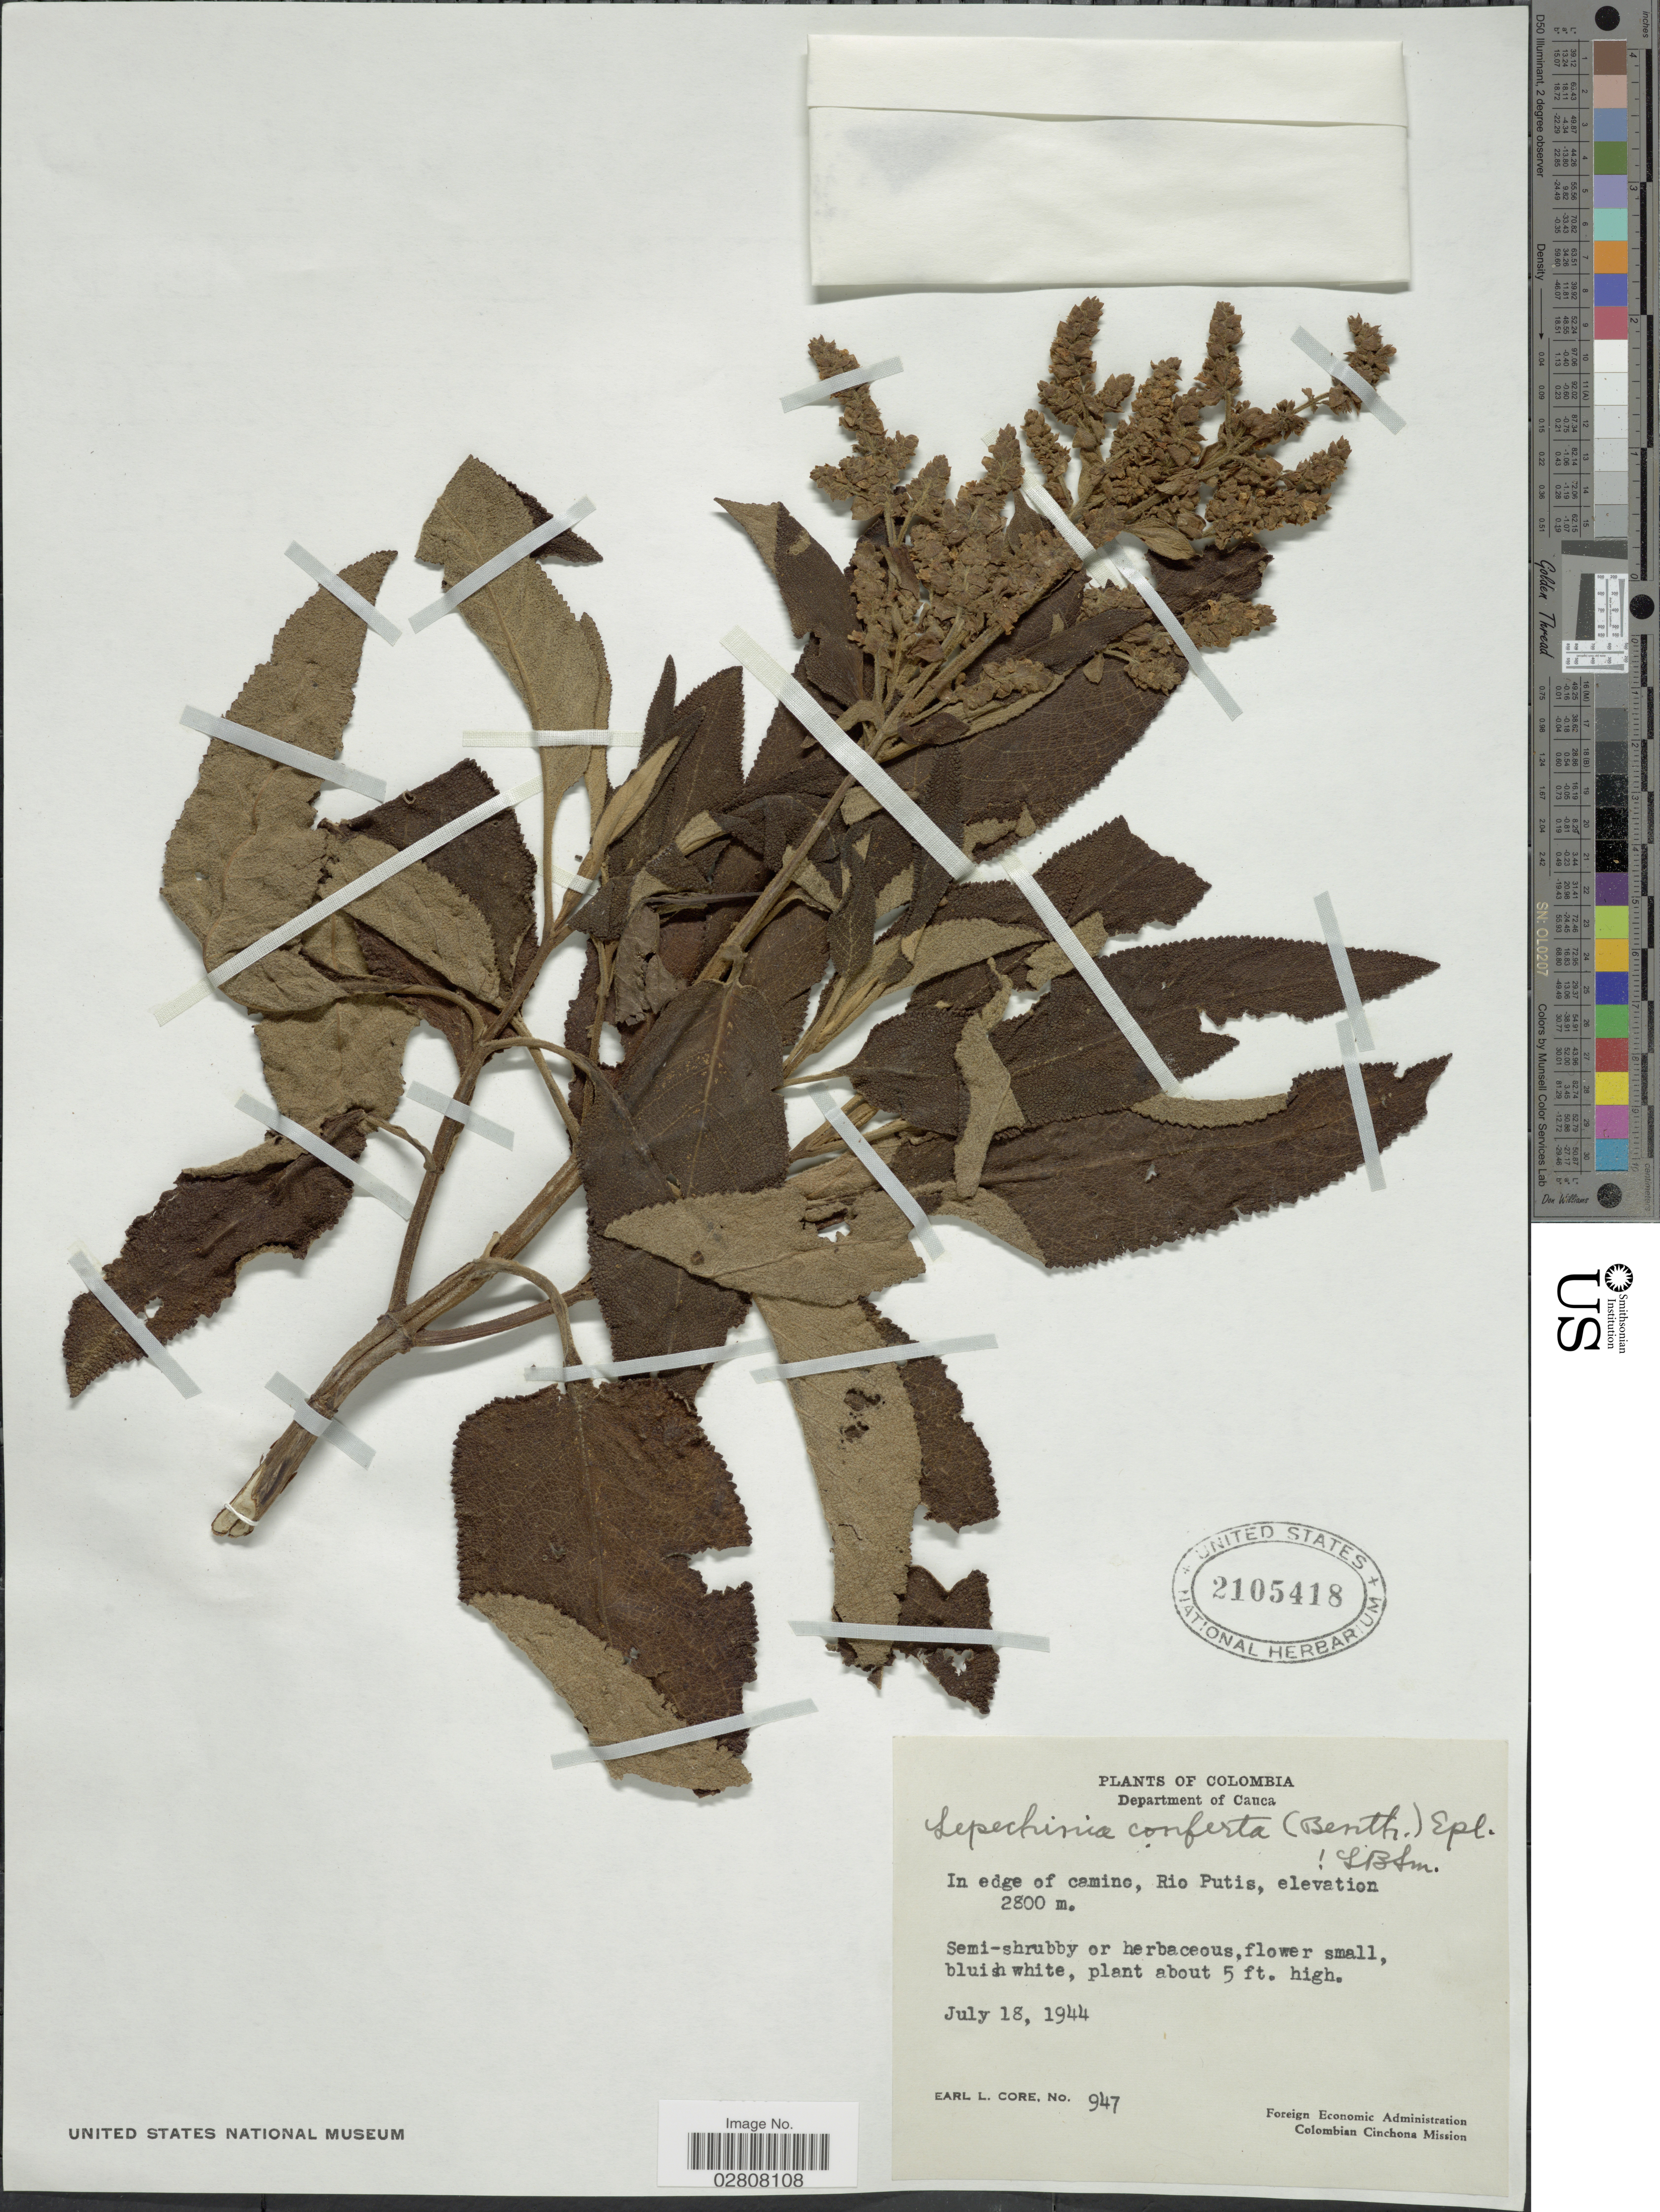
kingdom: Plantae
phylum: Tracheophyta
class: Magnoliopsida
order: Lamiales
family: Lamiaceae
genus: Lepechinia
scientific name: Lepechinia conferta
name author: (Benth.) Epling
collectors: E. L. Core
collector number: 947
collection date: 1944-07-18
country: Colombia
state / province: Cauca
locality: Department of Cauca. In edge of camino, Rio Putis.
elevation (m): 2800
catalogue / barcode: US 2105418